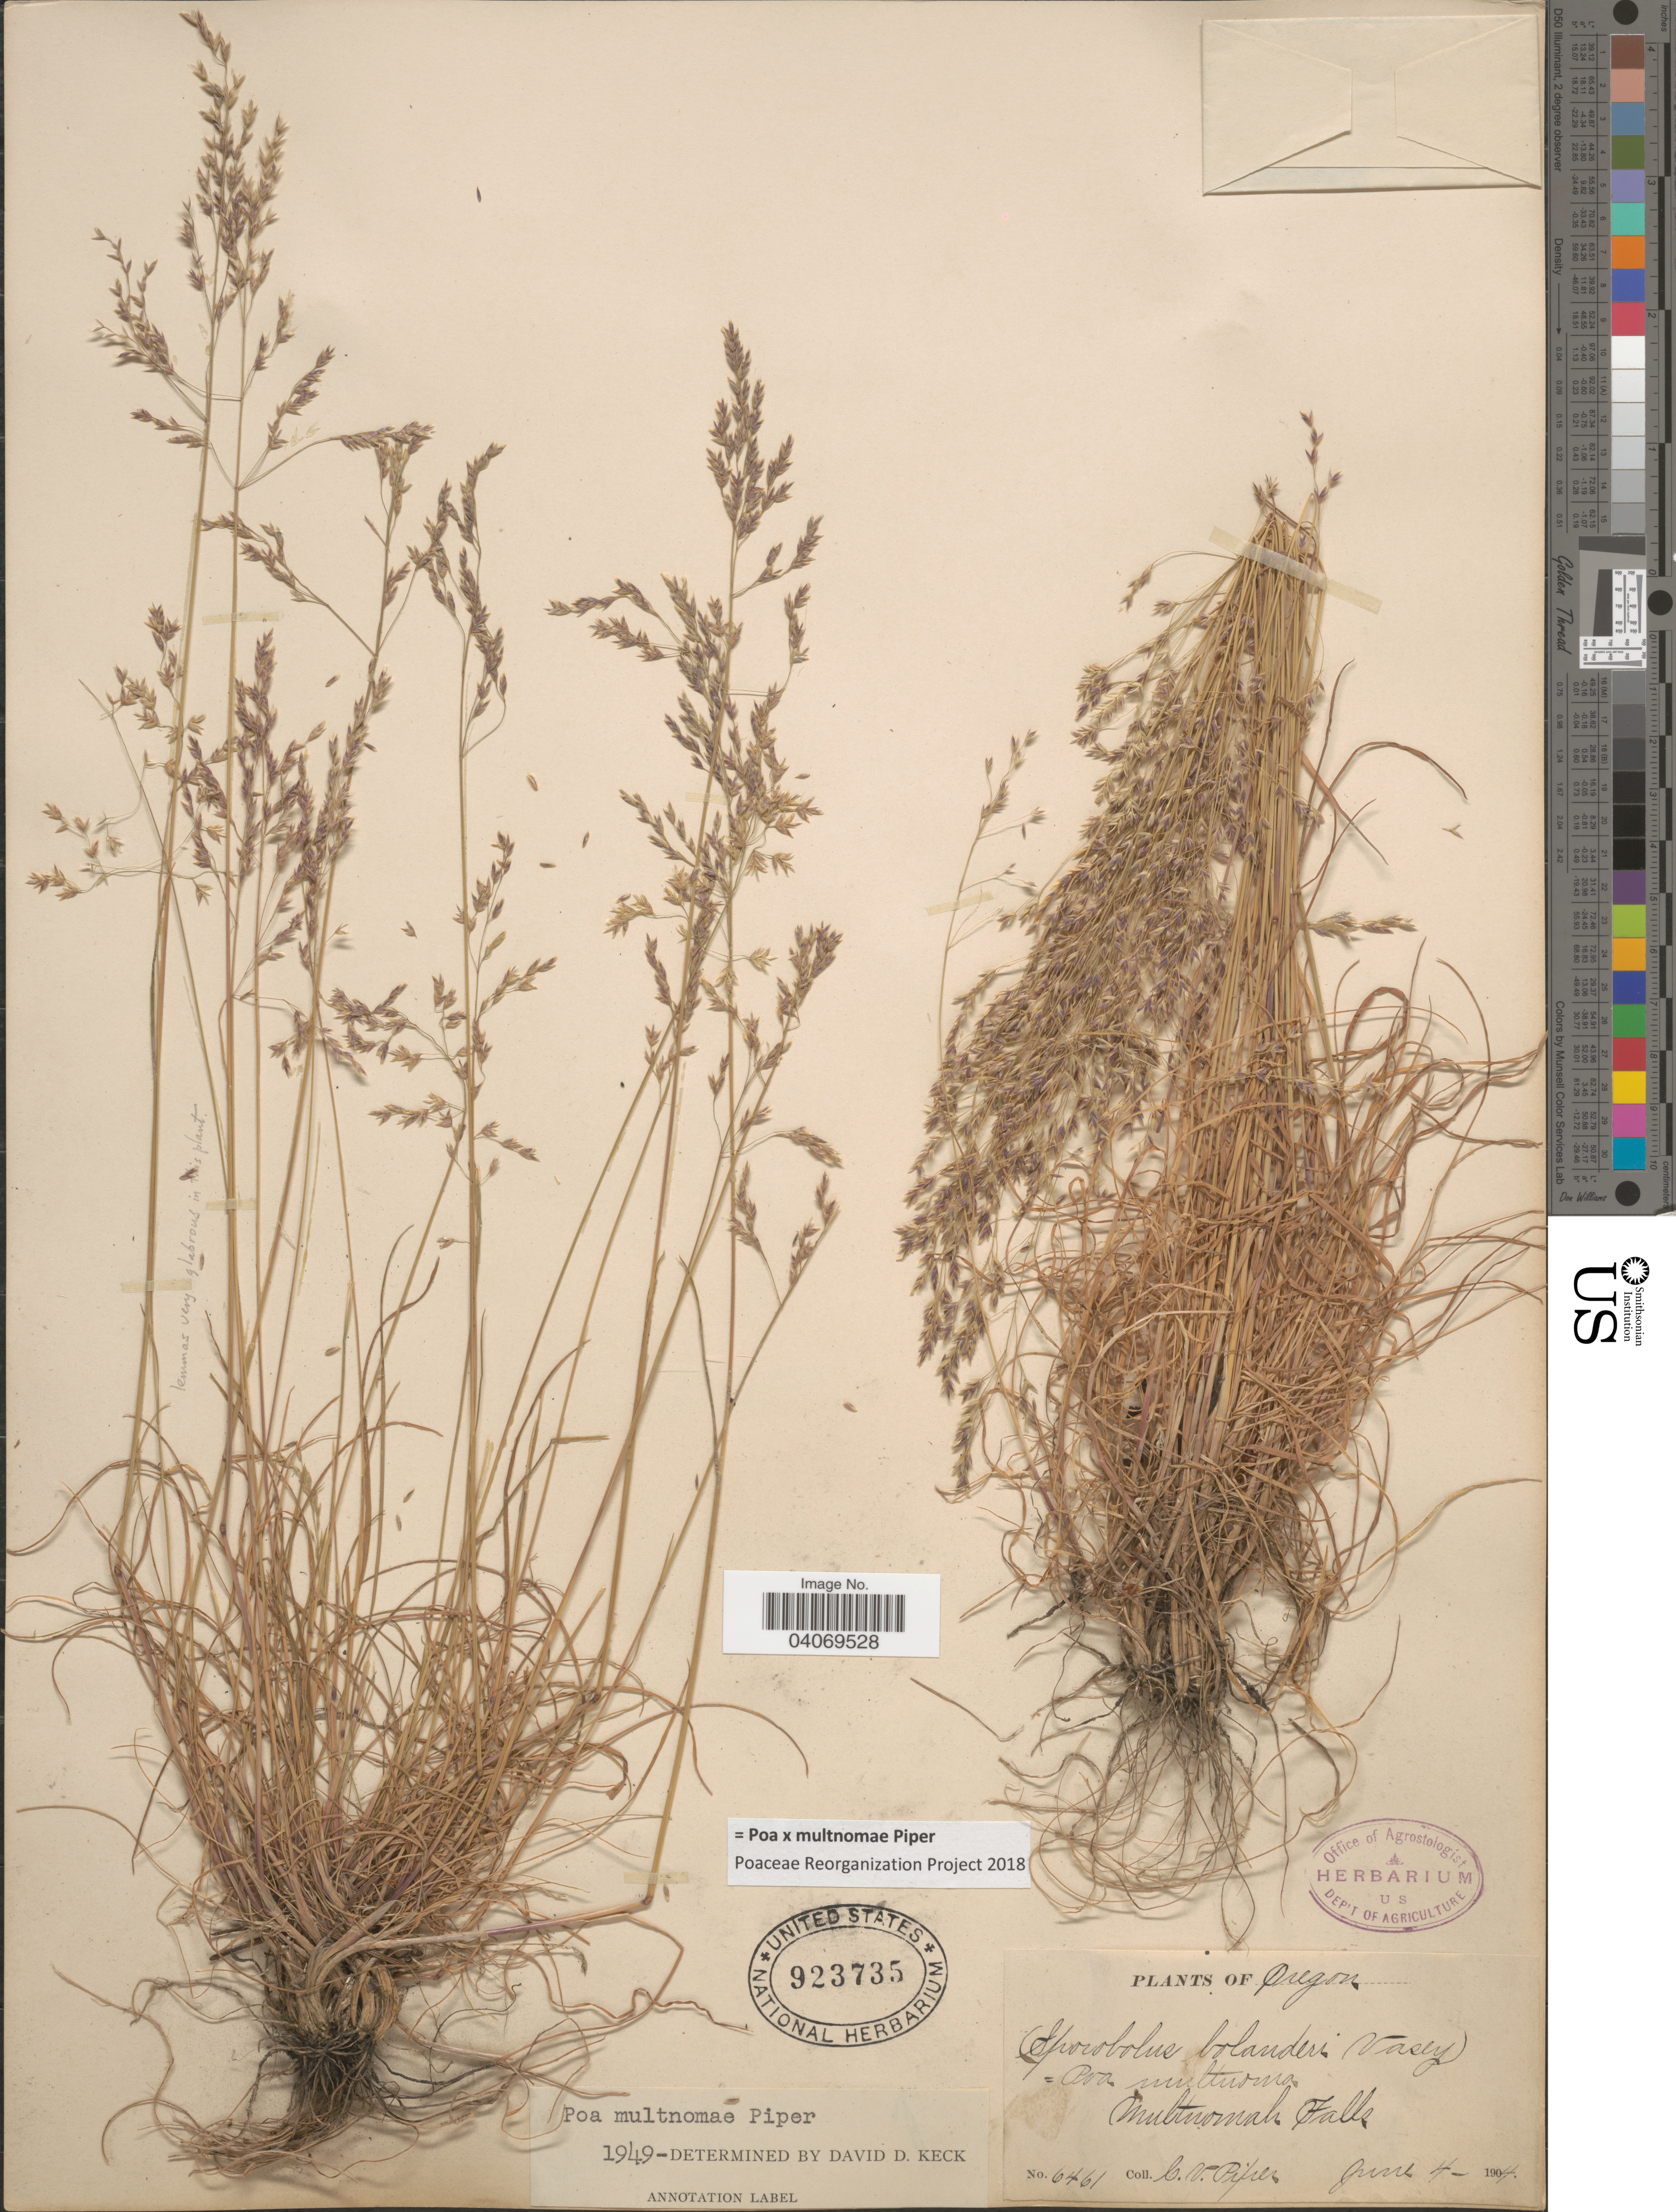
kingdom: Plantae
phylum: Tracheophyta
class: Liliopsida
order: Poales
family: Poaceae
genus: Poa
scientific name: Poa x multnomae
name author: Piper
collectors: C. V. Piper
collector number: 6461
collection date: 1904-06-04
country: United States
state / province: Oregon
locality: Multnomah Falls.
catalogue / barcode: US 923735